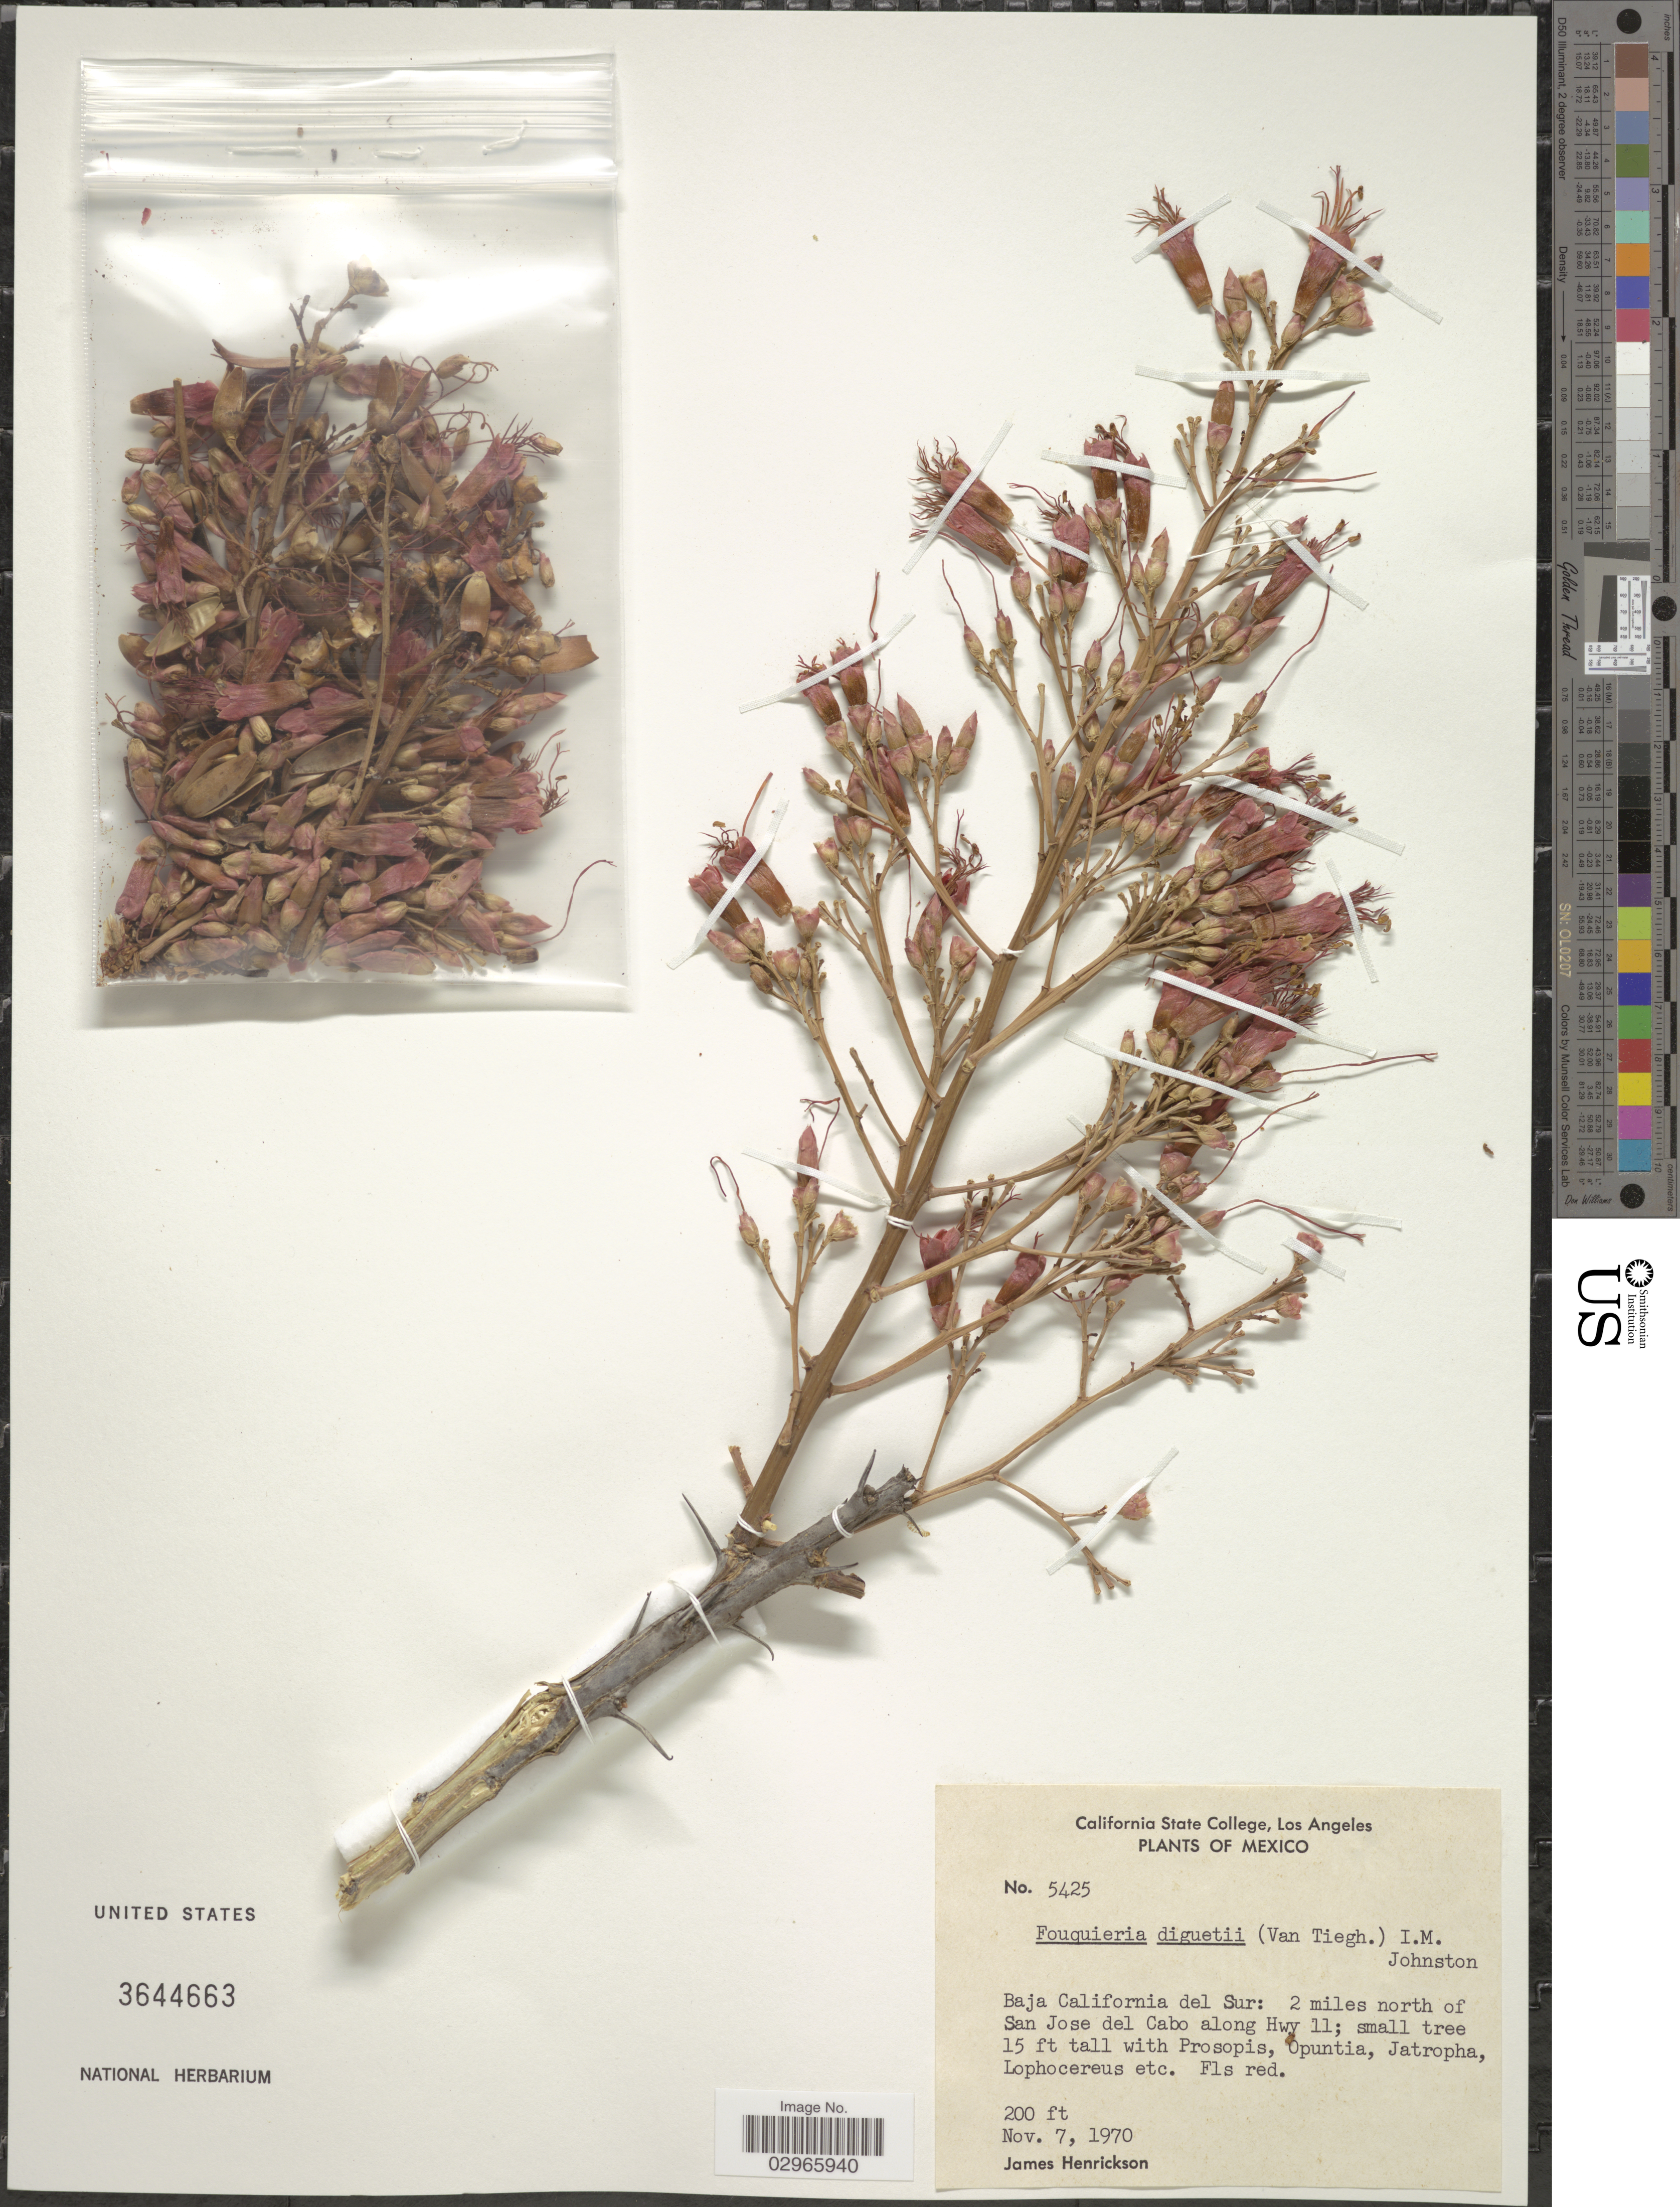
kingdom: Plantae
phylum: Tracheophyta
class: Magnoliopsida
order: Ericales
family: Fouquieriaceae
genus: Fouquieria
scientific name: Fouquieria diguetii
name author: (Tiegh.) I.M. Johnst.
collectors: J. S. Henrickson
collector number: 5425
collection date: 1970-11-07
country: Mexico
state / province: Baja California Sur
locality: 2 miles north of San Jose del Cabo along Hwy 11.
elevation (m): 61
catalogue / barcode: US 3644663